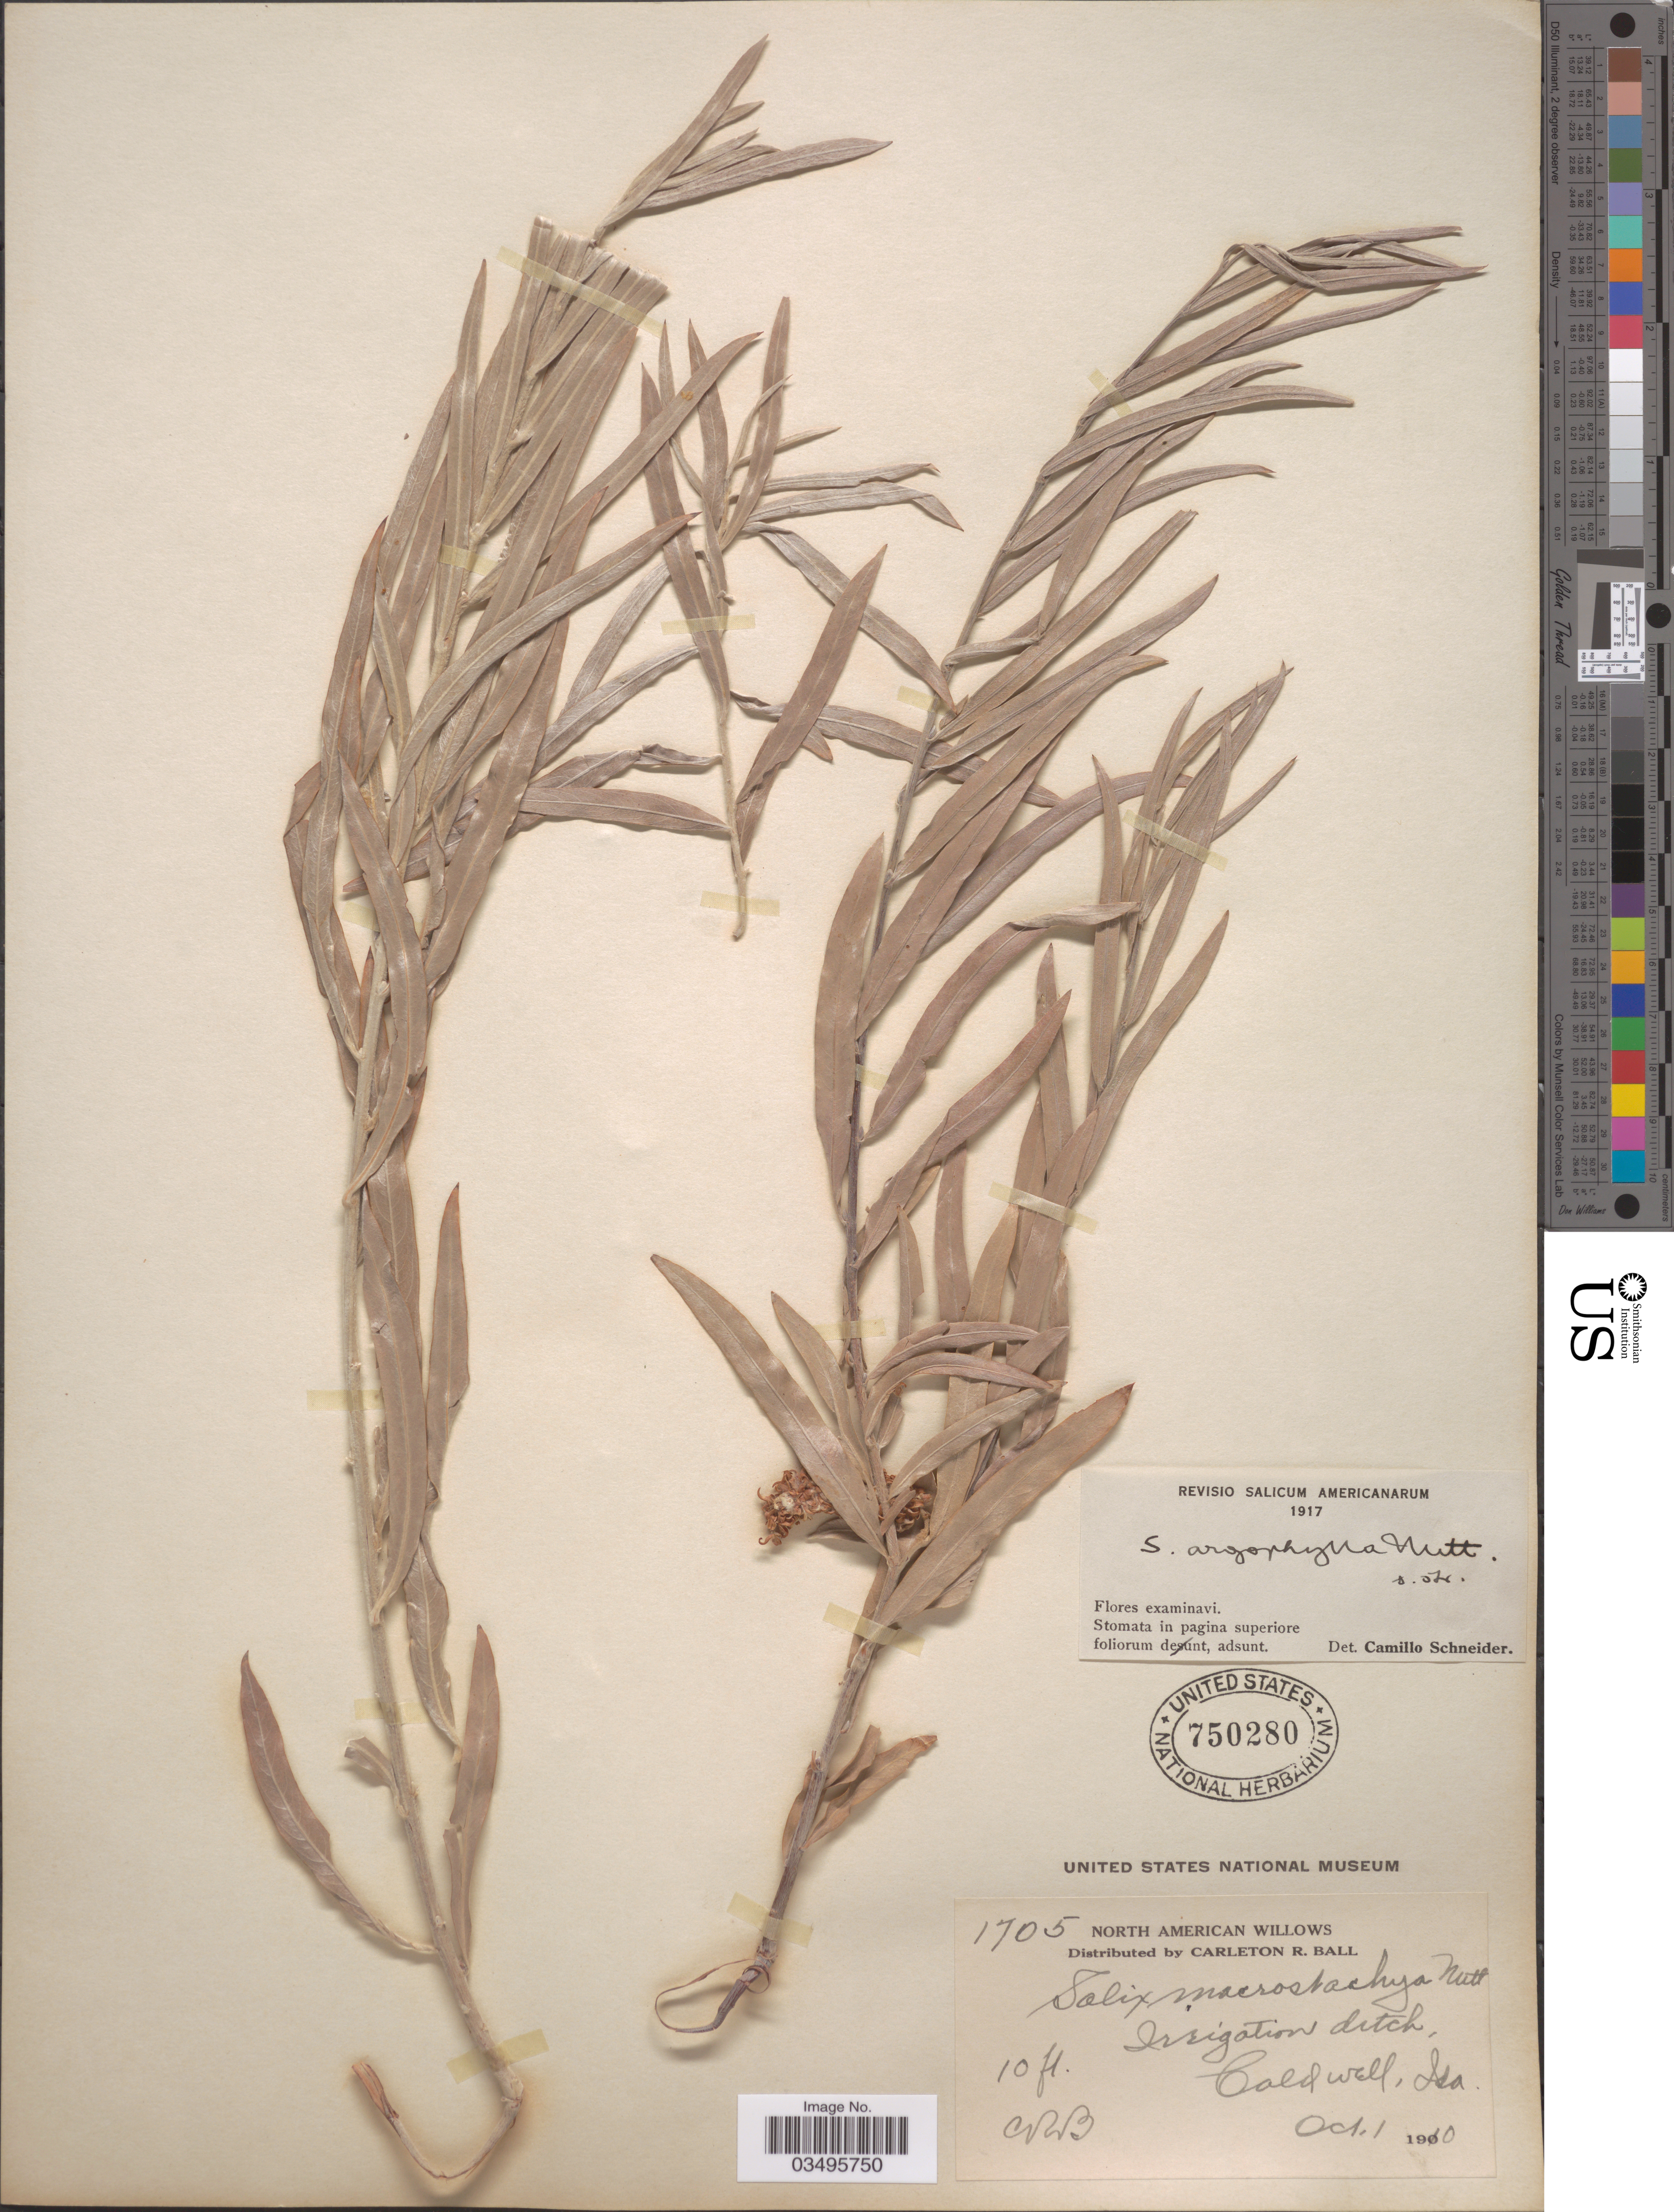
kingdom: Plantae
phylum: Tracheophyta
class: Magnoliopsida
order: Malpighiales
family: Salicaceae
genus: Salix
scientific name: Salix argophylla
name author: Nutt.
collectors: C. R. Ball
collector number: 1705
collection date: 1910-10-01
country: United States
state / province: Idaho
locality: Irrigation ditch, Caldwell.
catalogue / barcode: US 750280